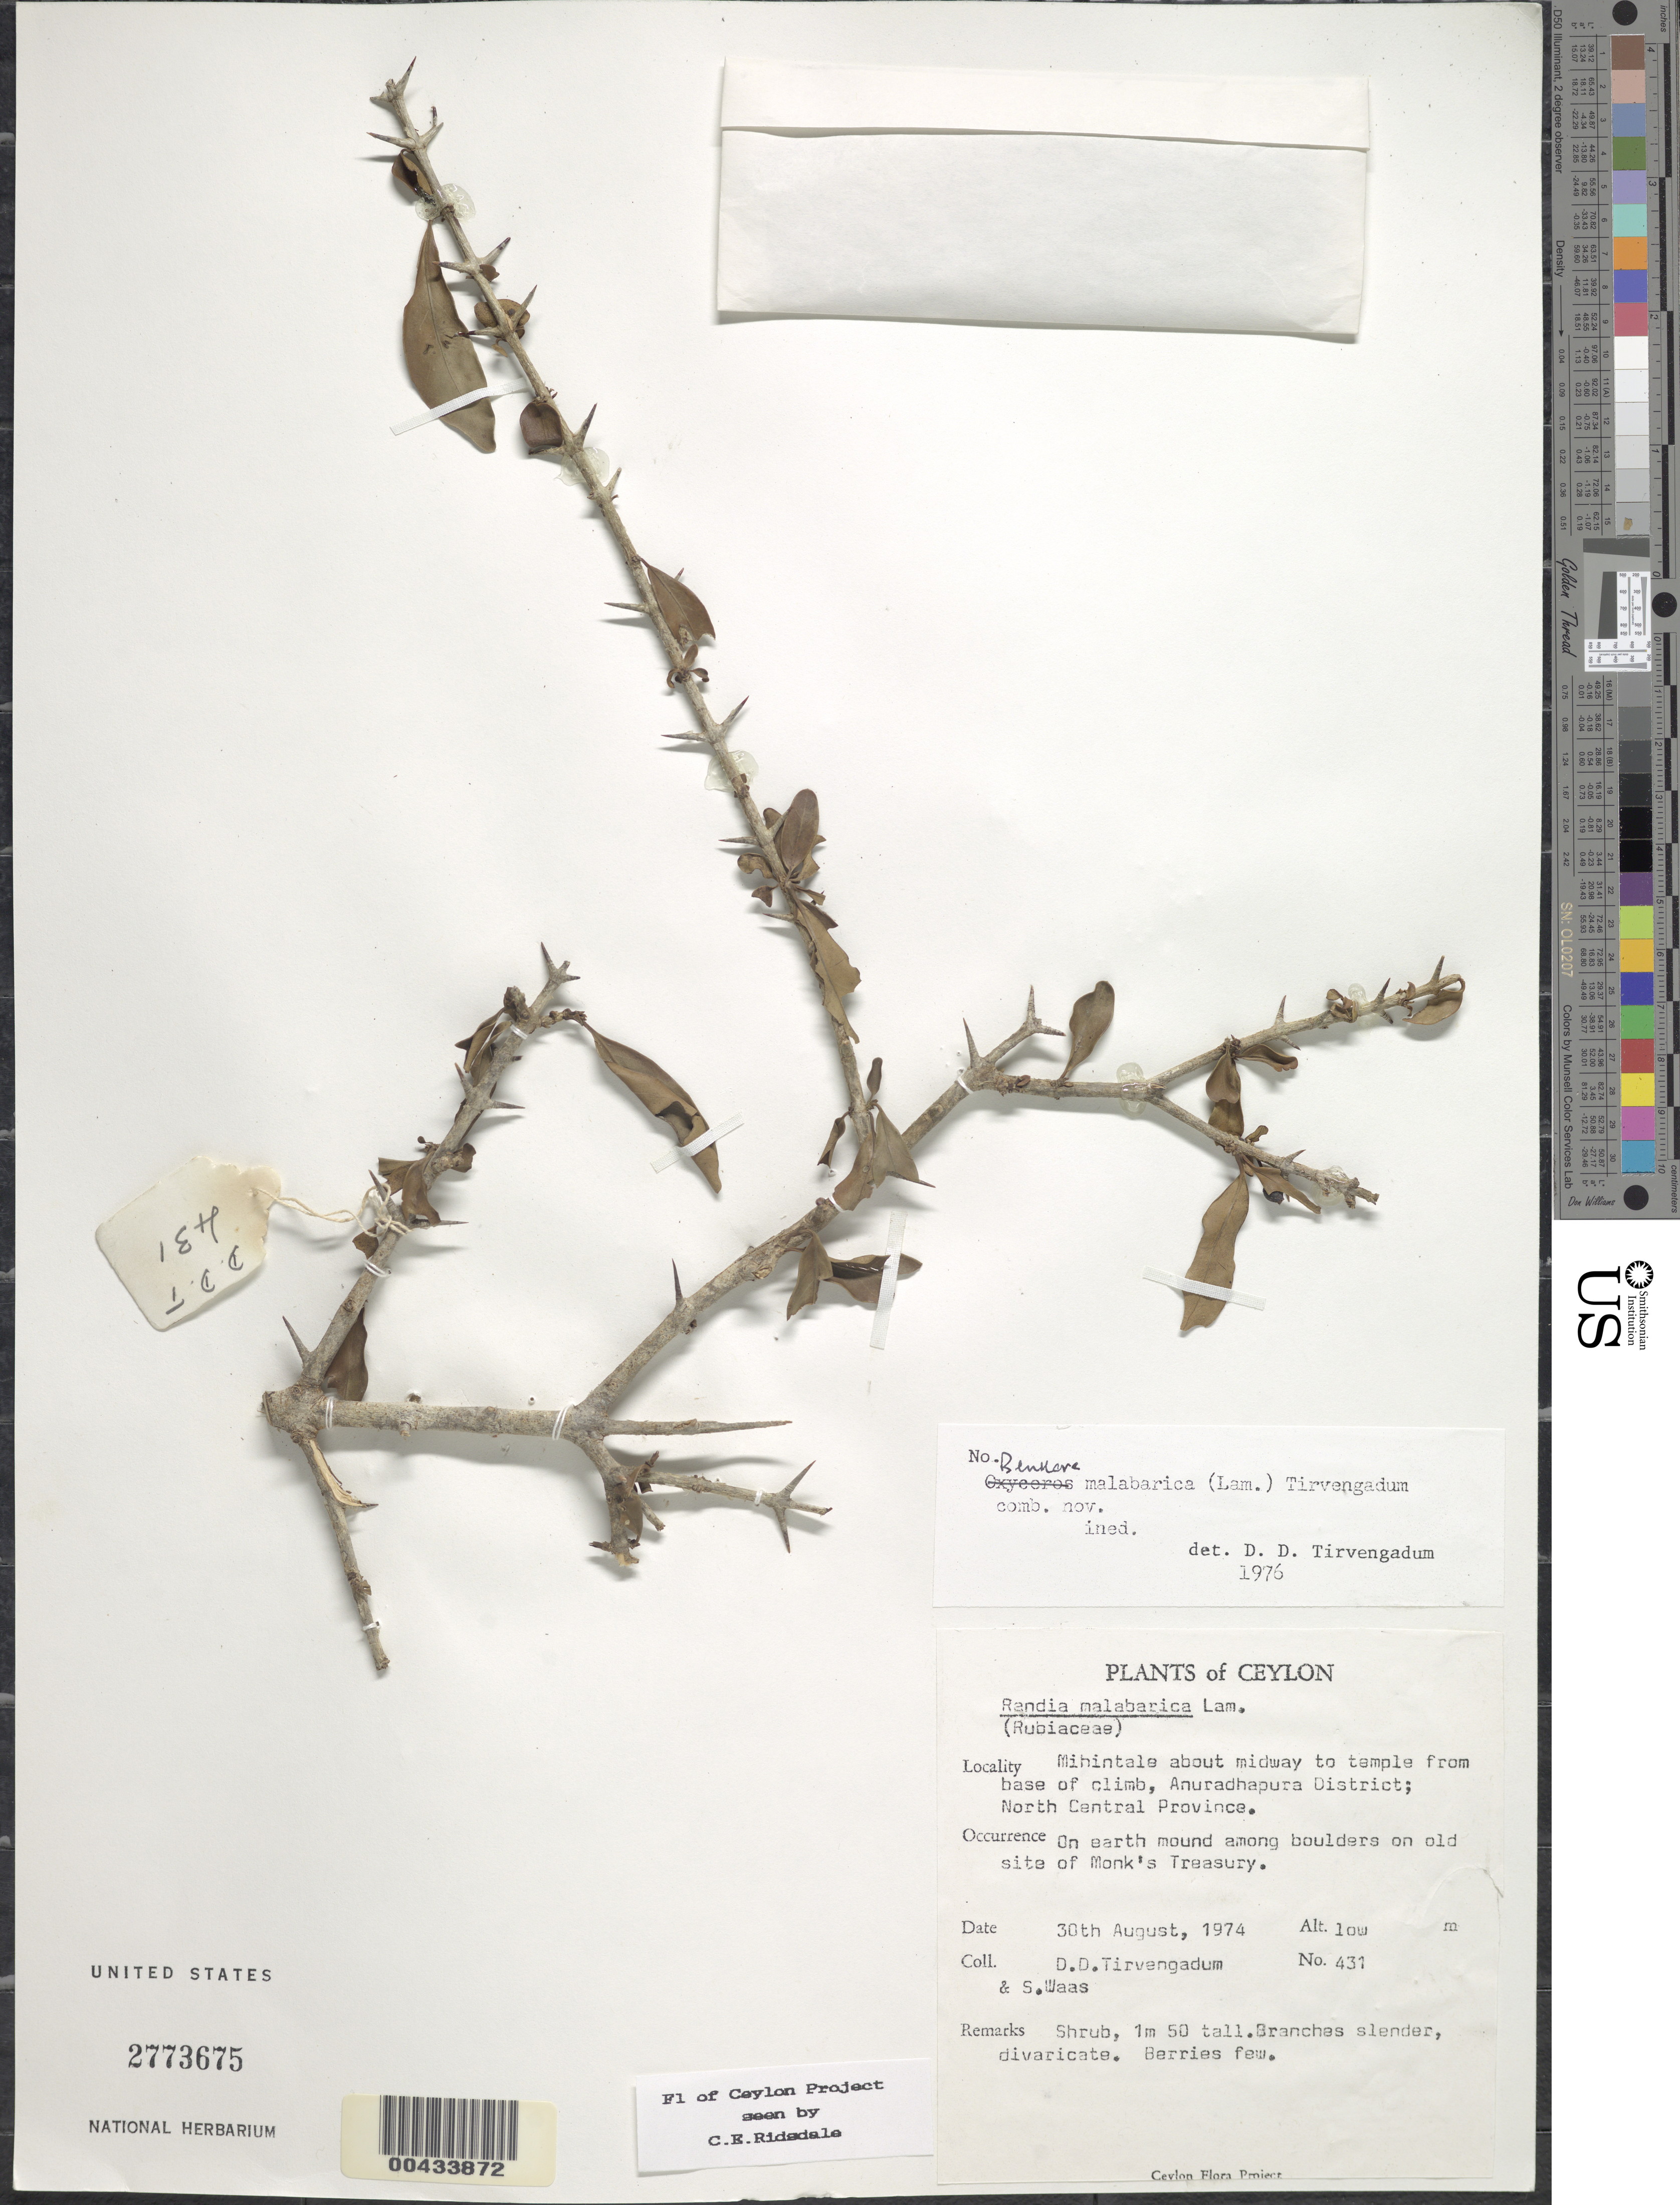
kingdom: Plantae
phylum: Tracheophyta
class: Magnoliopsida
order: Gentianales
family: Rubiaceae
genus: Benkara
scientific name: Benkara malabarica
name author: (Lam.) Tirveng.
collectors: D. Tirvengadum & S. Waas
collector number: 431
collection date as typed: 30 Aug 1974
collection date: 1974-08-30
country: Sri Lanka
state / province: North Central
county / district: Anuradhapura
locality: Mihintale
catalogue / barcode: US 2773675